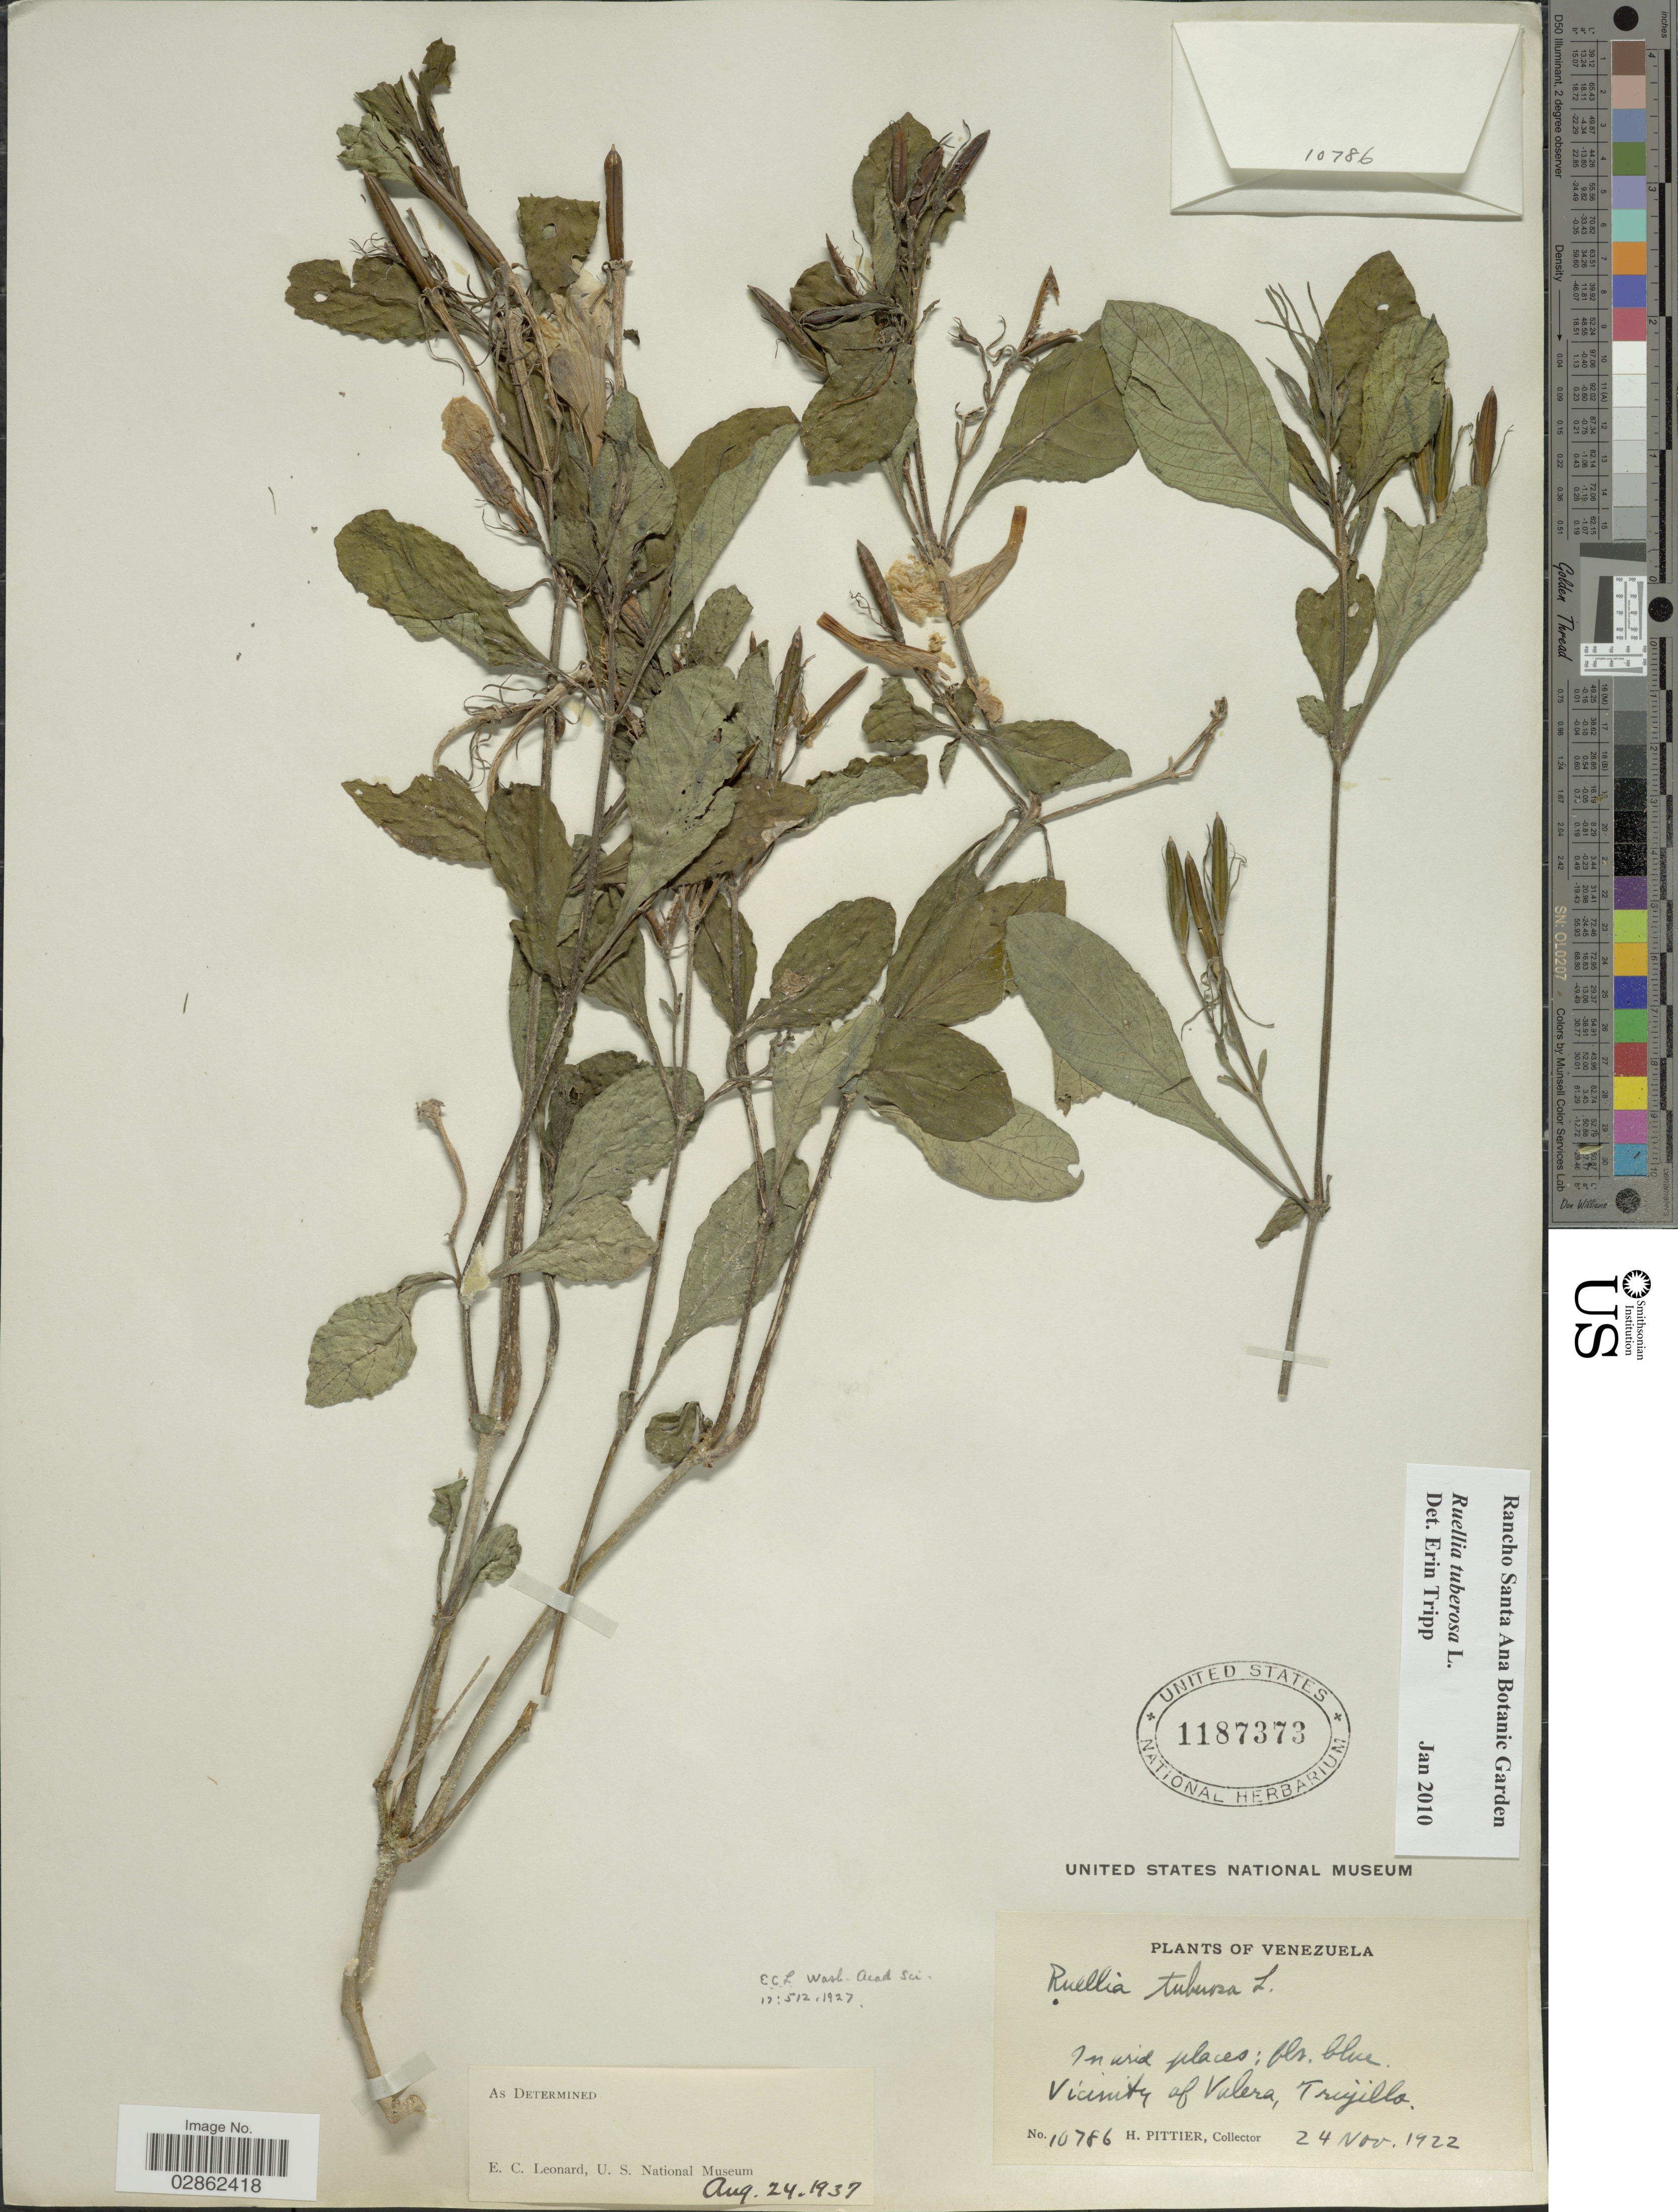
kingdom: Plantae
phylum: Tracheophyta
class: Magnoliopsida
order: Lamiales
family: Acanthaceae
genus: Ruellia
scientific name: Ruellia tuberosa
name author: L.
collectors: H. F. Pittier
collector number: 10786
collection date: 1922-11-24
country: Venezuela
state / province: Trujillo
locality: Vicinity of Valera.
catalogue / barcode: US 1187373